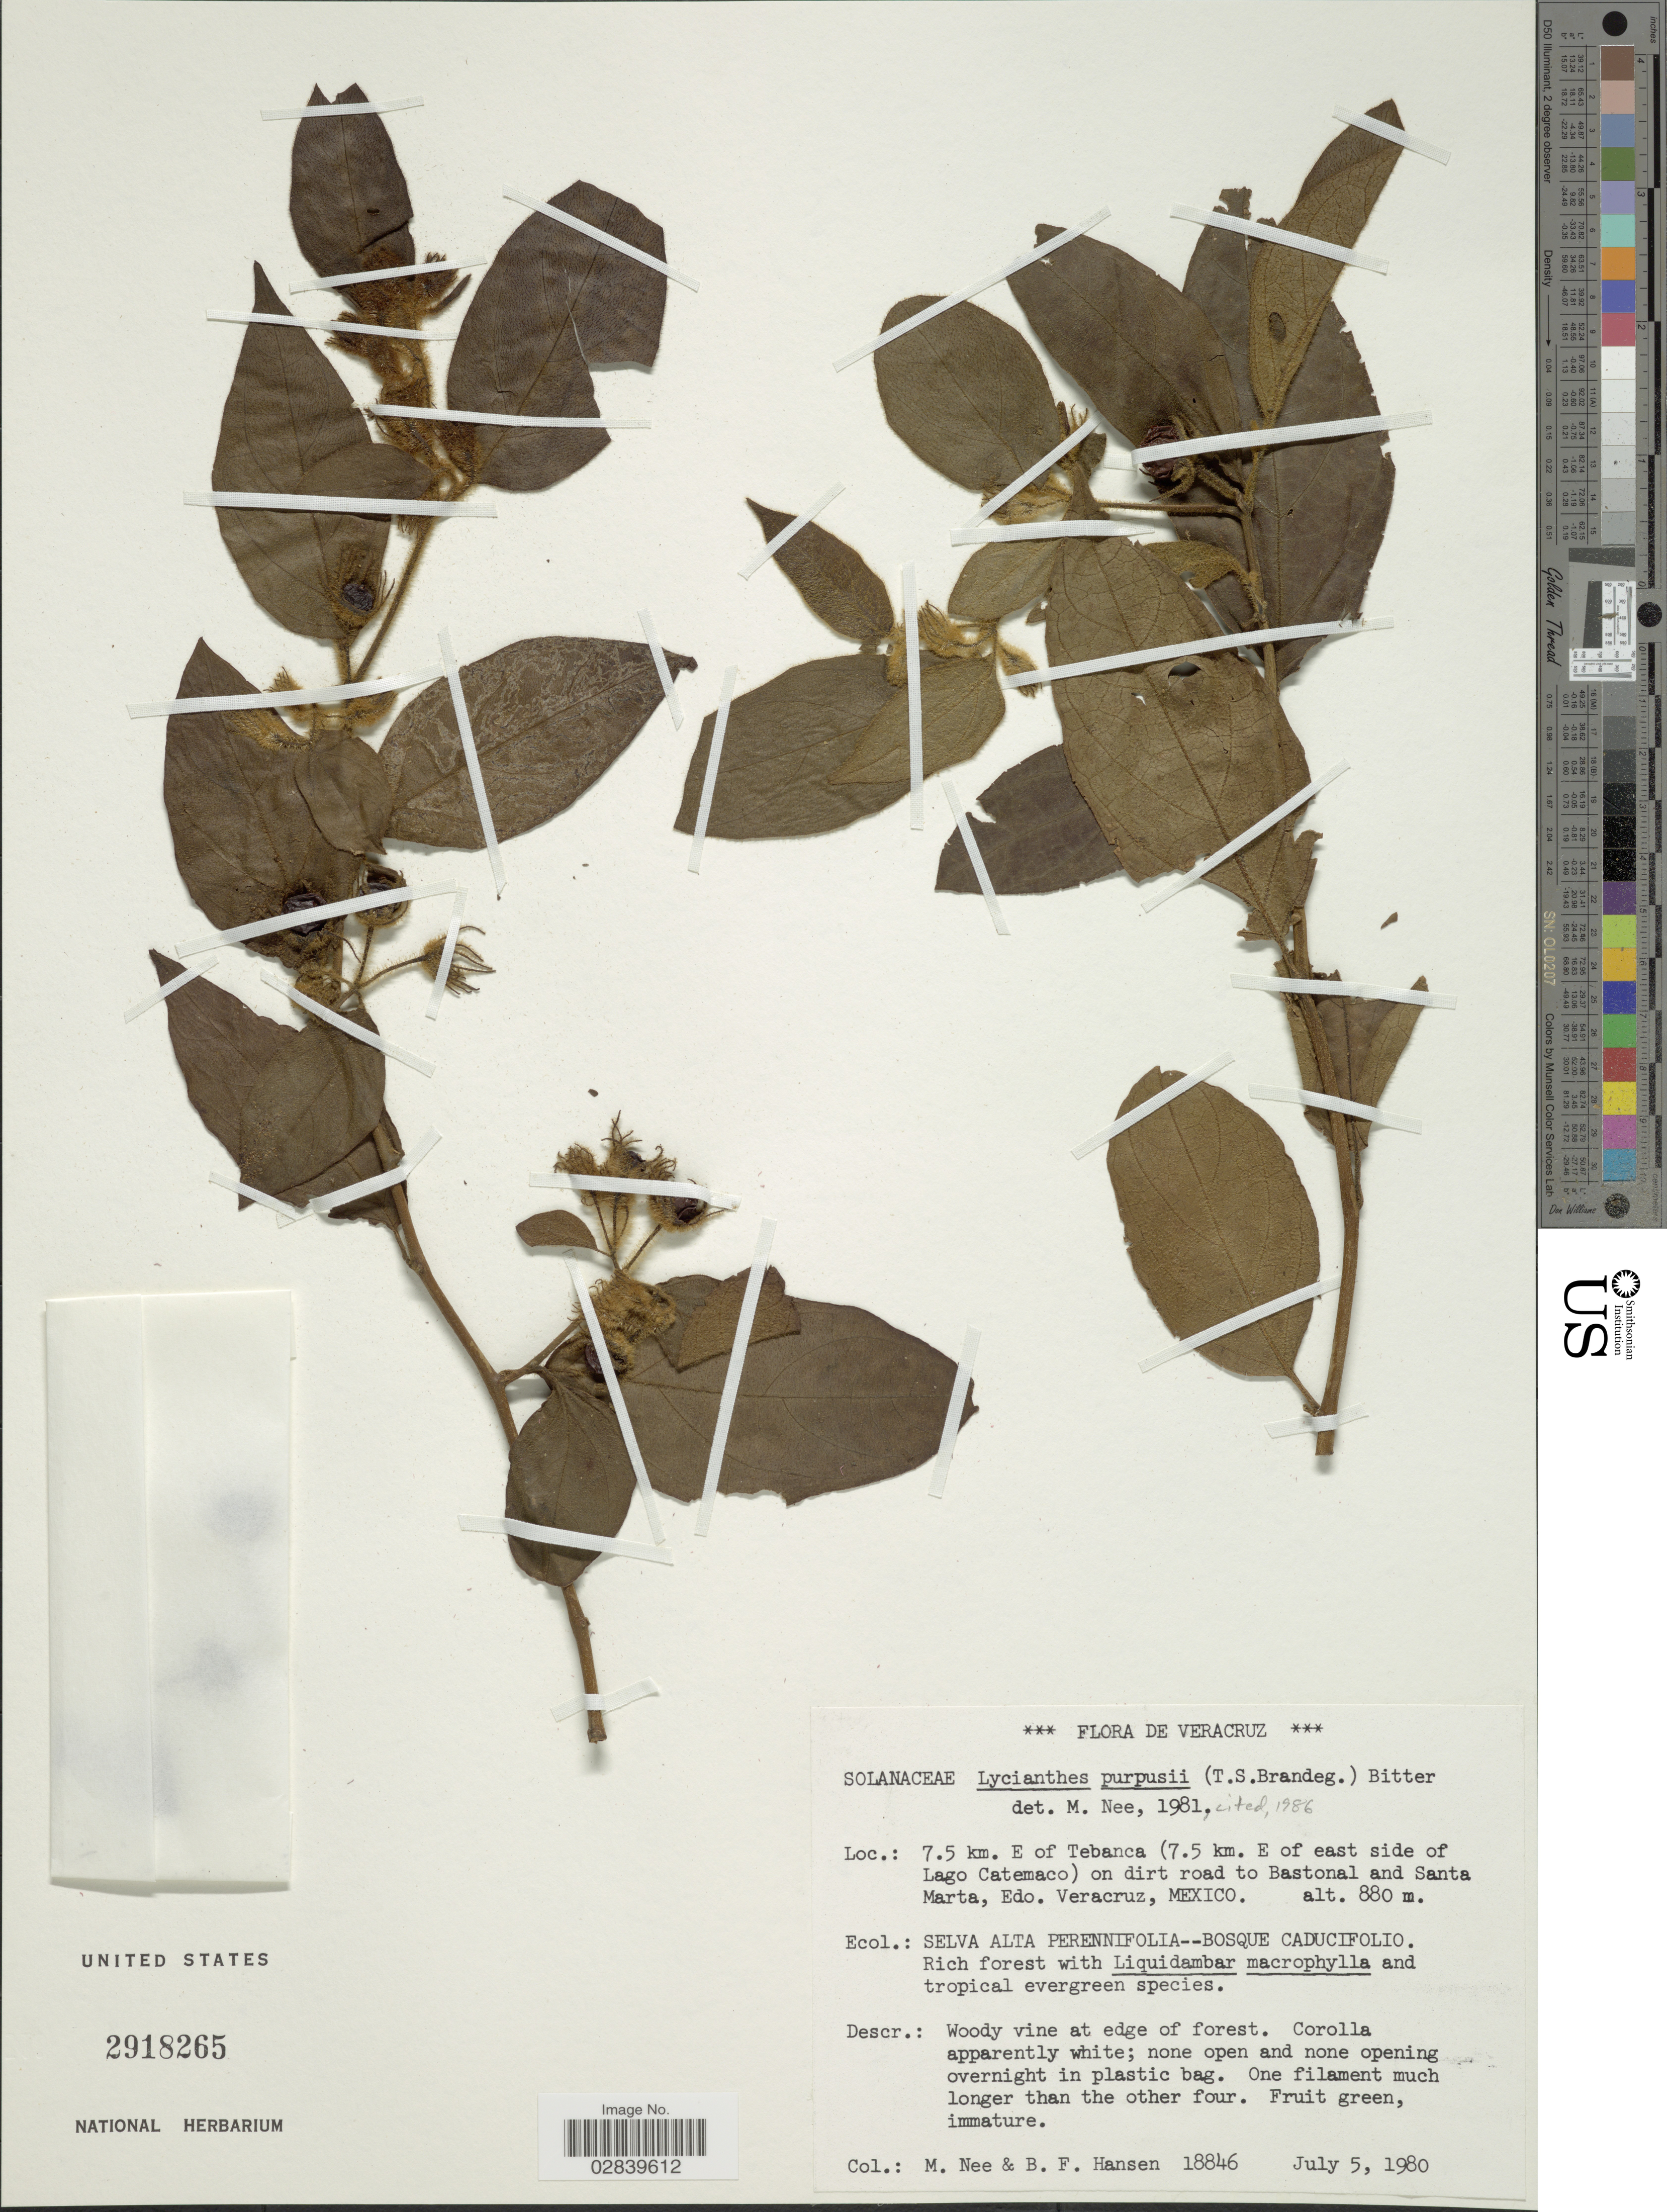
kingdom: Plantae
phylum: Tracheophyta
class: Magnoliopsida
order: Solanales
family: Solanaceae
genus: Lycianthes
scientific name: Lycianthes purpusii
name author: (Brandegee) Bitter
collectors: M. Nee & B. Hansen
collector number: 18846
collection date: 1980-07-05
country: Mexico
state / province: Veracruz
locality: Veracruz, 7.5 km. E of Tebanca (7.5 km. E of east side of Lago Catemaco) on dirt road to Bastonal and Santa Marta, Edo. Veracruz.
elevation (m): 880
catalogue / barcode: US 2918265